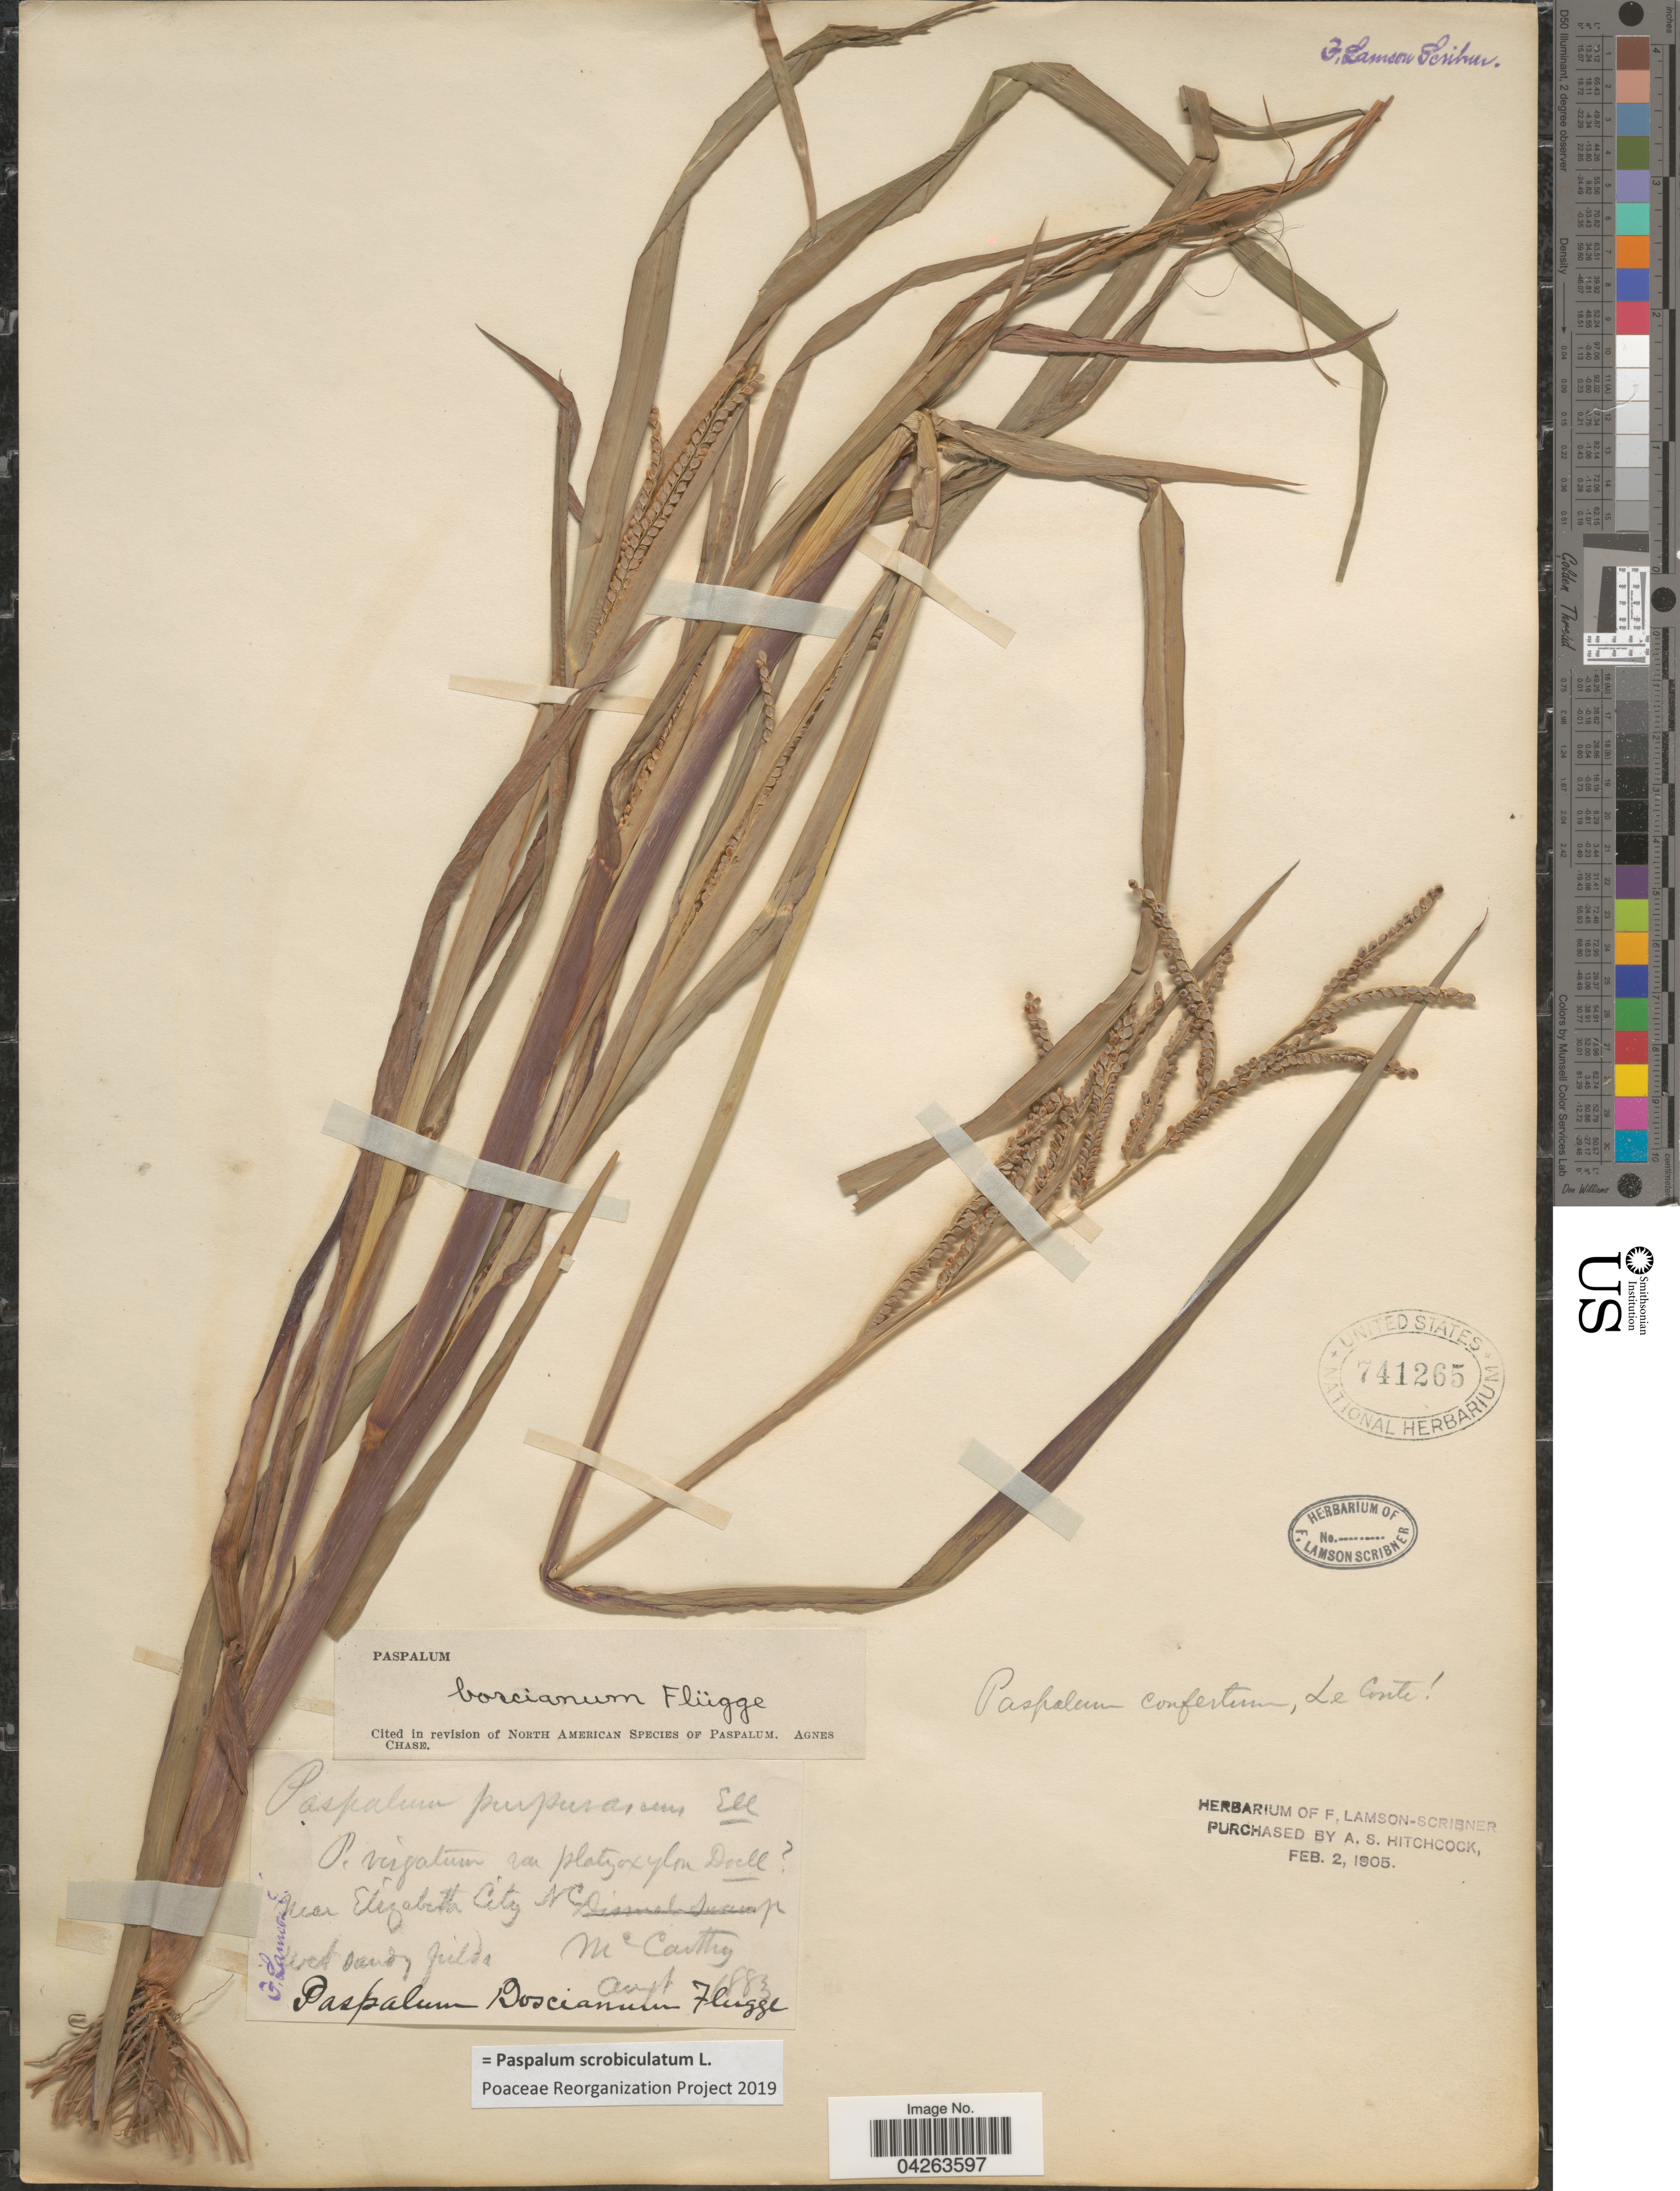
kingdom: Plantae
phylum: Tracheophyta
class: Liliopsida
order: Poales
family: Poaceae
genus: Paspalum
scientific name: Paspalum scrobiculatum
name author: L.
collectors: -- McCarthy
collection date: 1883-08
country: United States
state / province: North Carolina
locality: Near Elizabeth City.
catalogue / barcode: US 741265